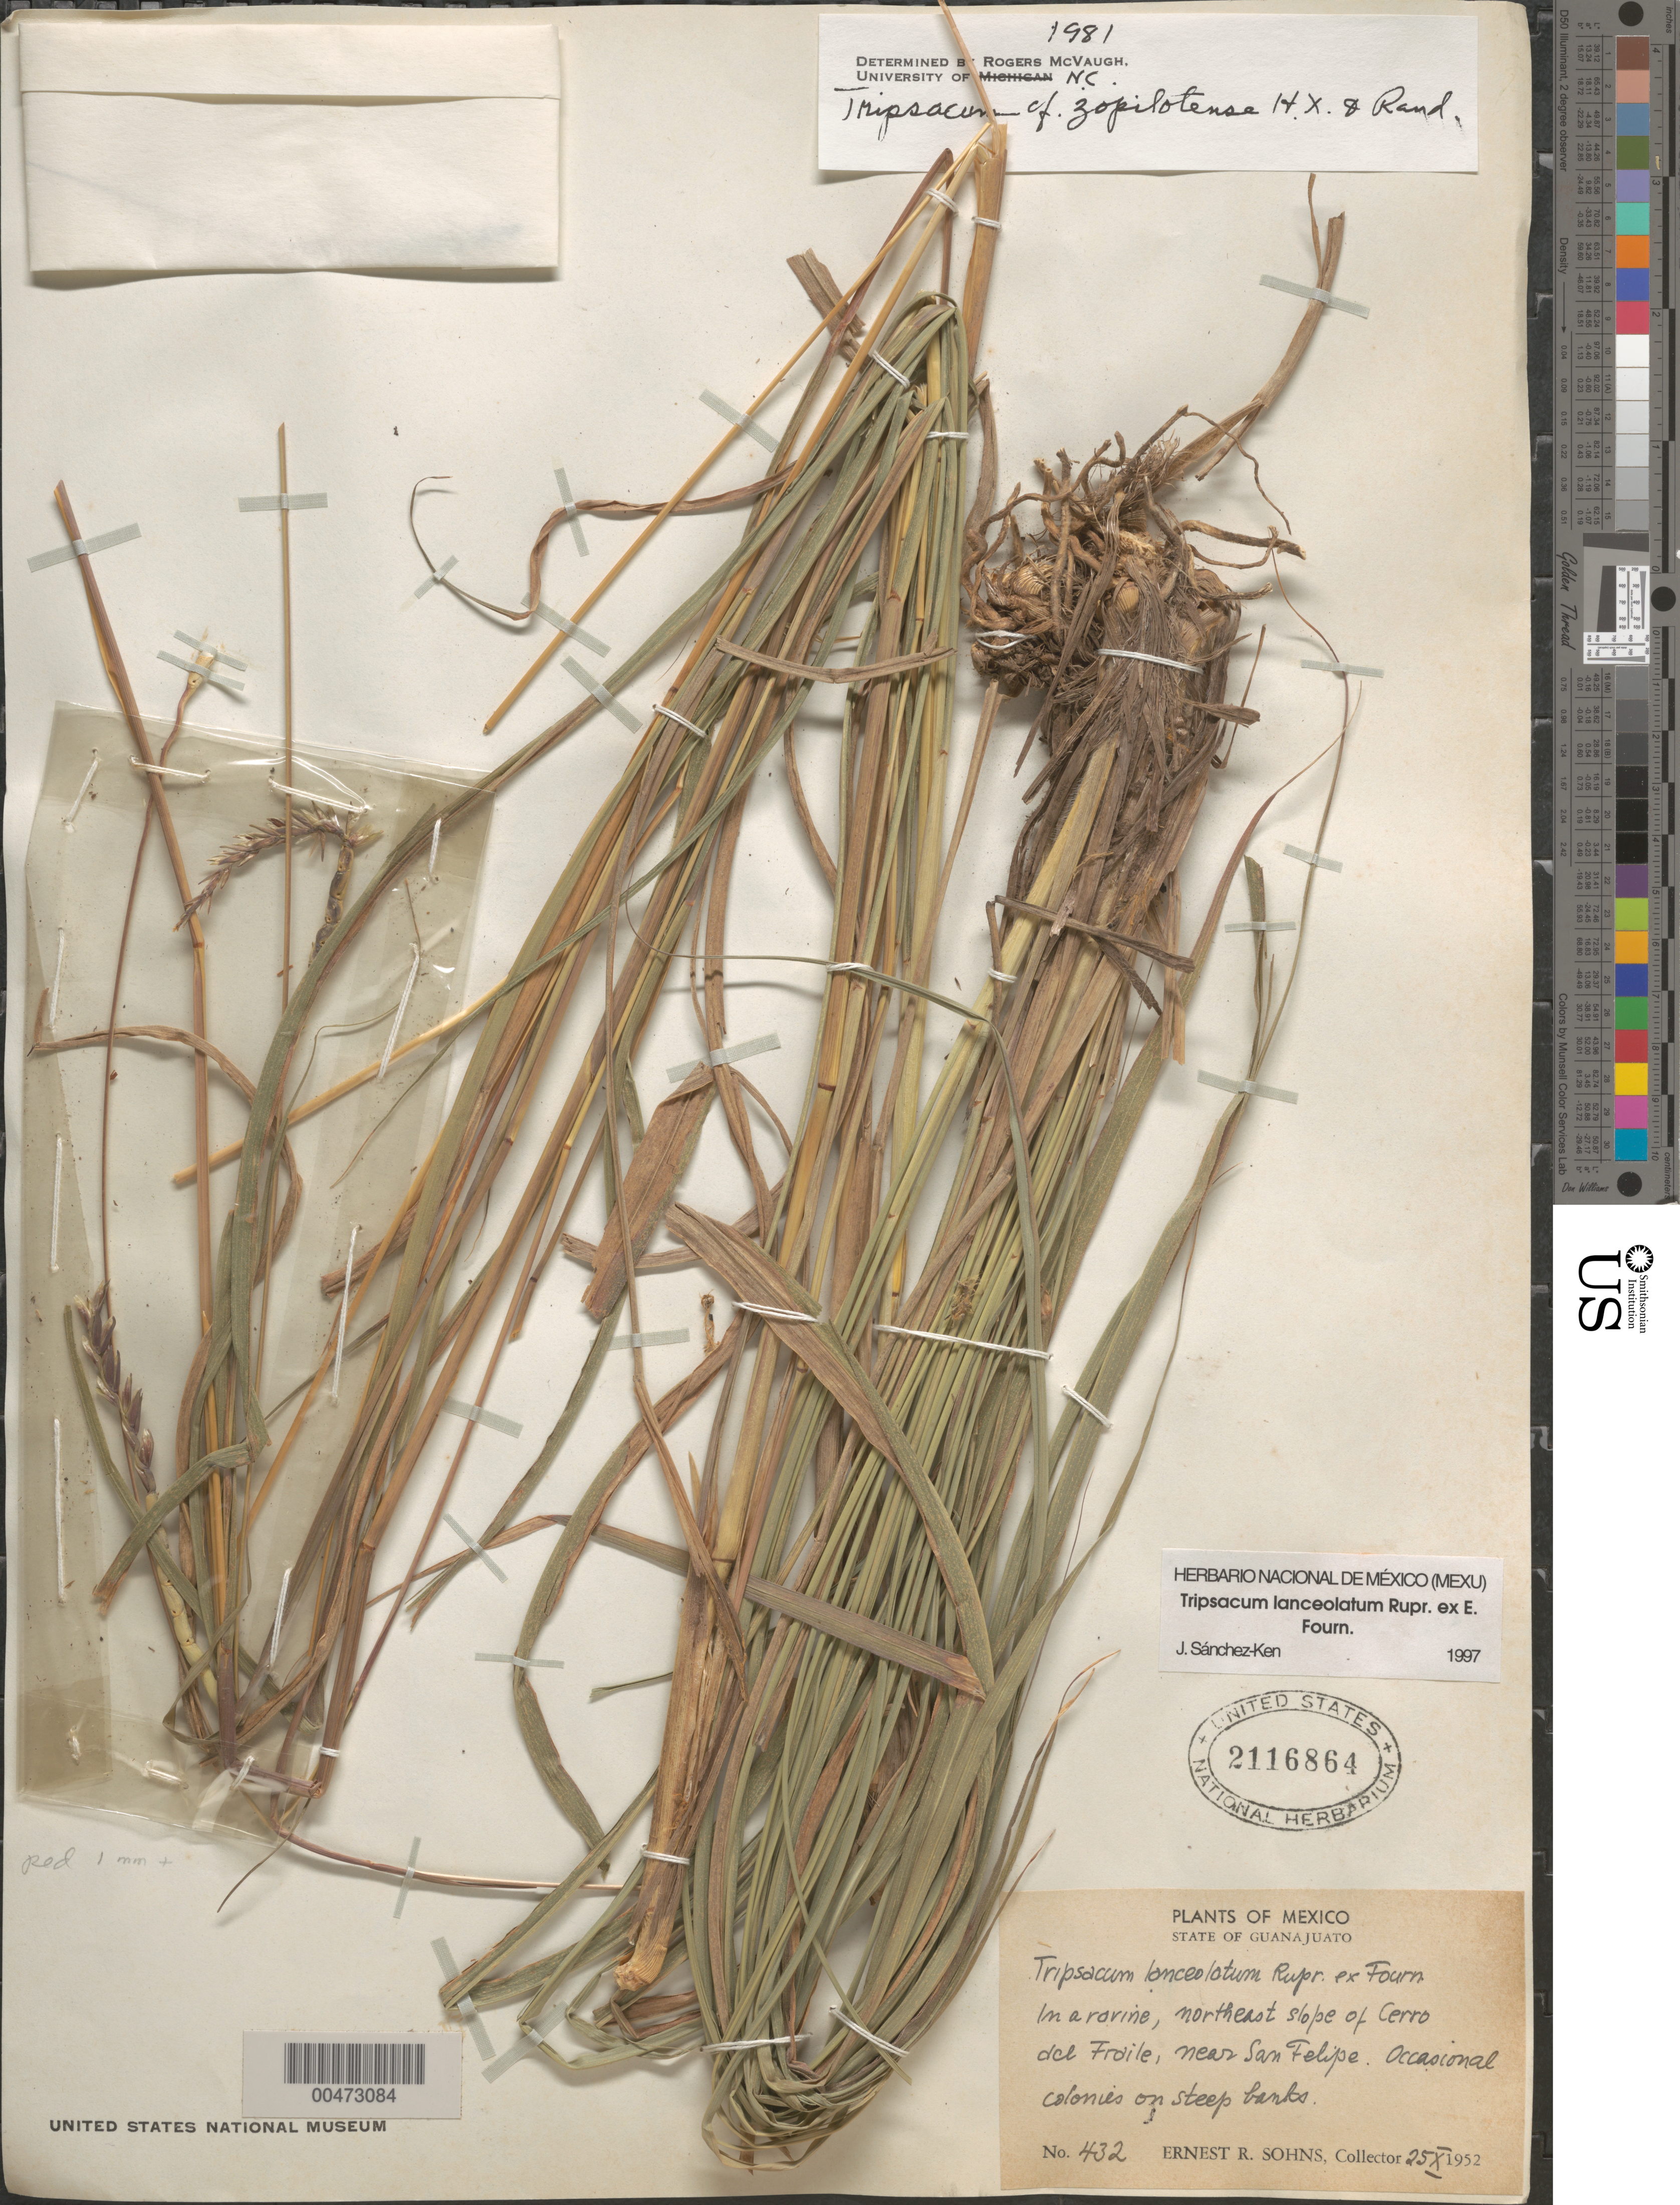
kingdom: Plantae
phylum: Tracheophyta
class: Liliopsida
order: Poales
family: Poaceae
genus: Tripsacum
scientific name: Tripsacum lanceolatum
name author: Rupr. ex E. Fourn.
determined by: Sánchez-Ken, J. G.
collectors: E. R. Sohns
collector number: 432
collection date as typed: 25 Oct 1952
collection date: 1952-10-25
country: Mexico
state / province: Guanajuato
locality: NE slope of Cerro del Fraile, near San Felipe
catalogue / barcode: US 2116864